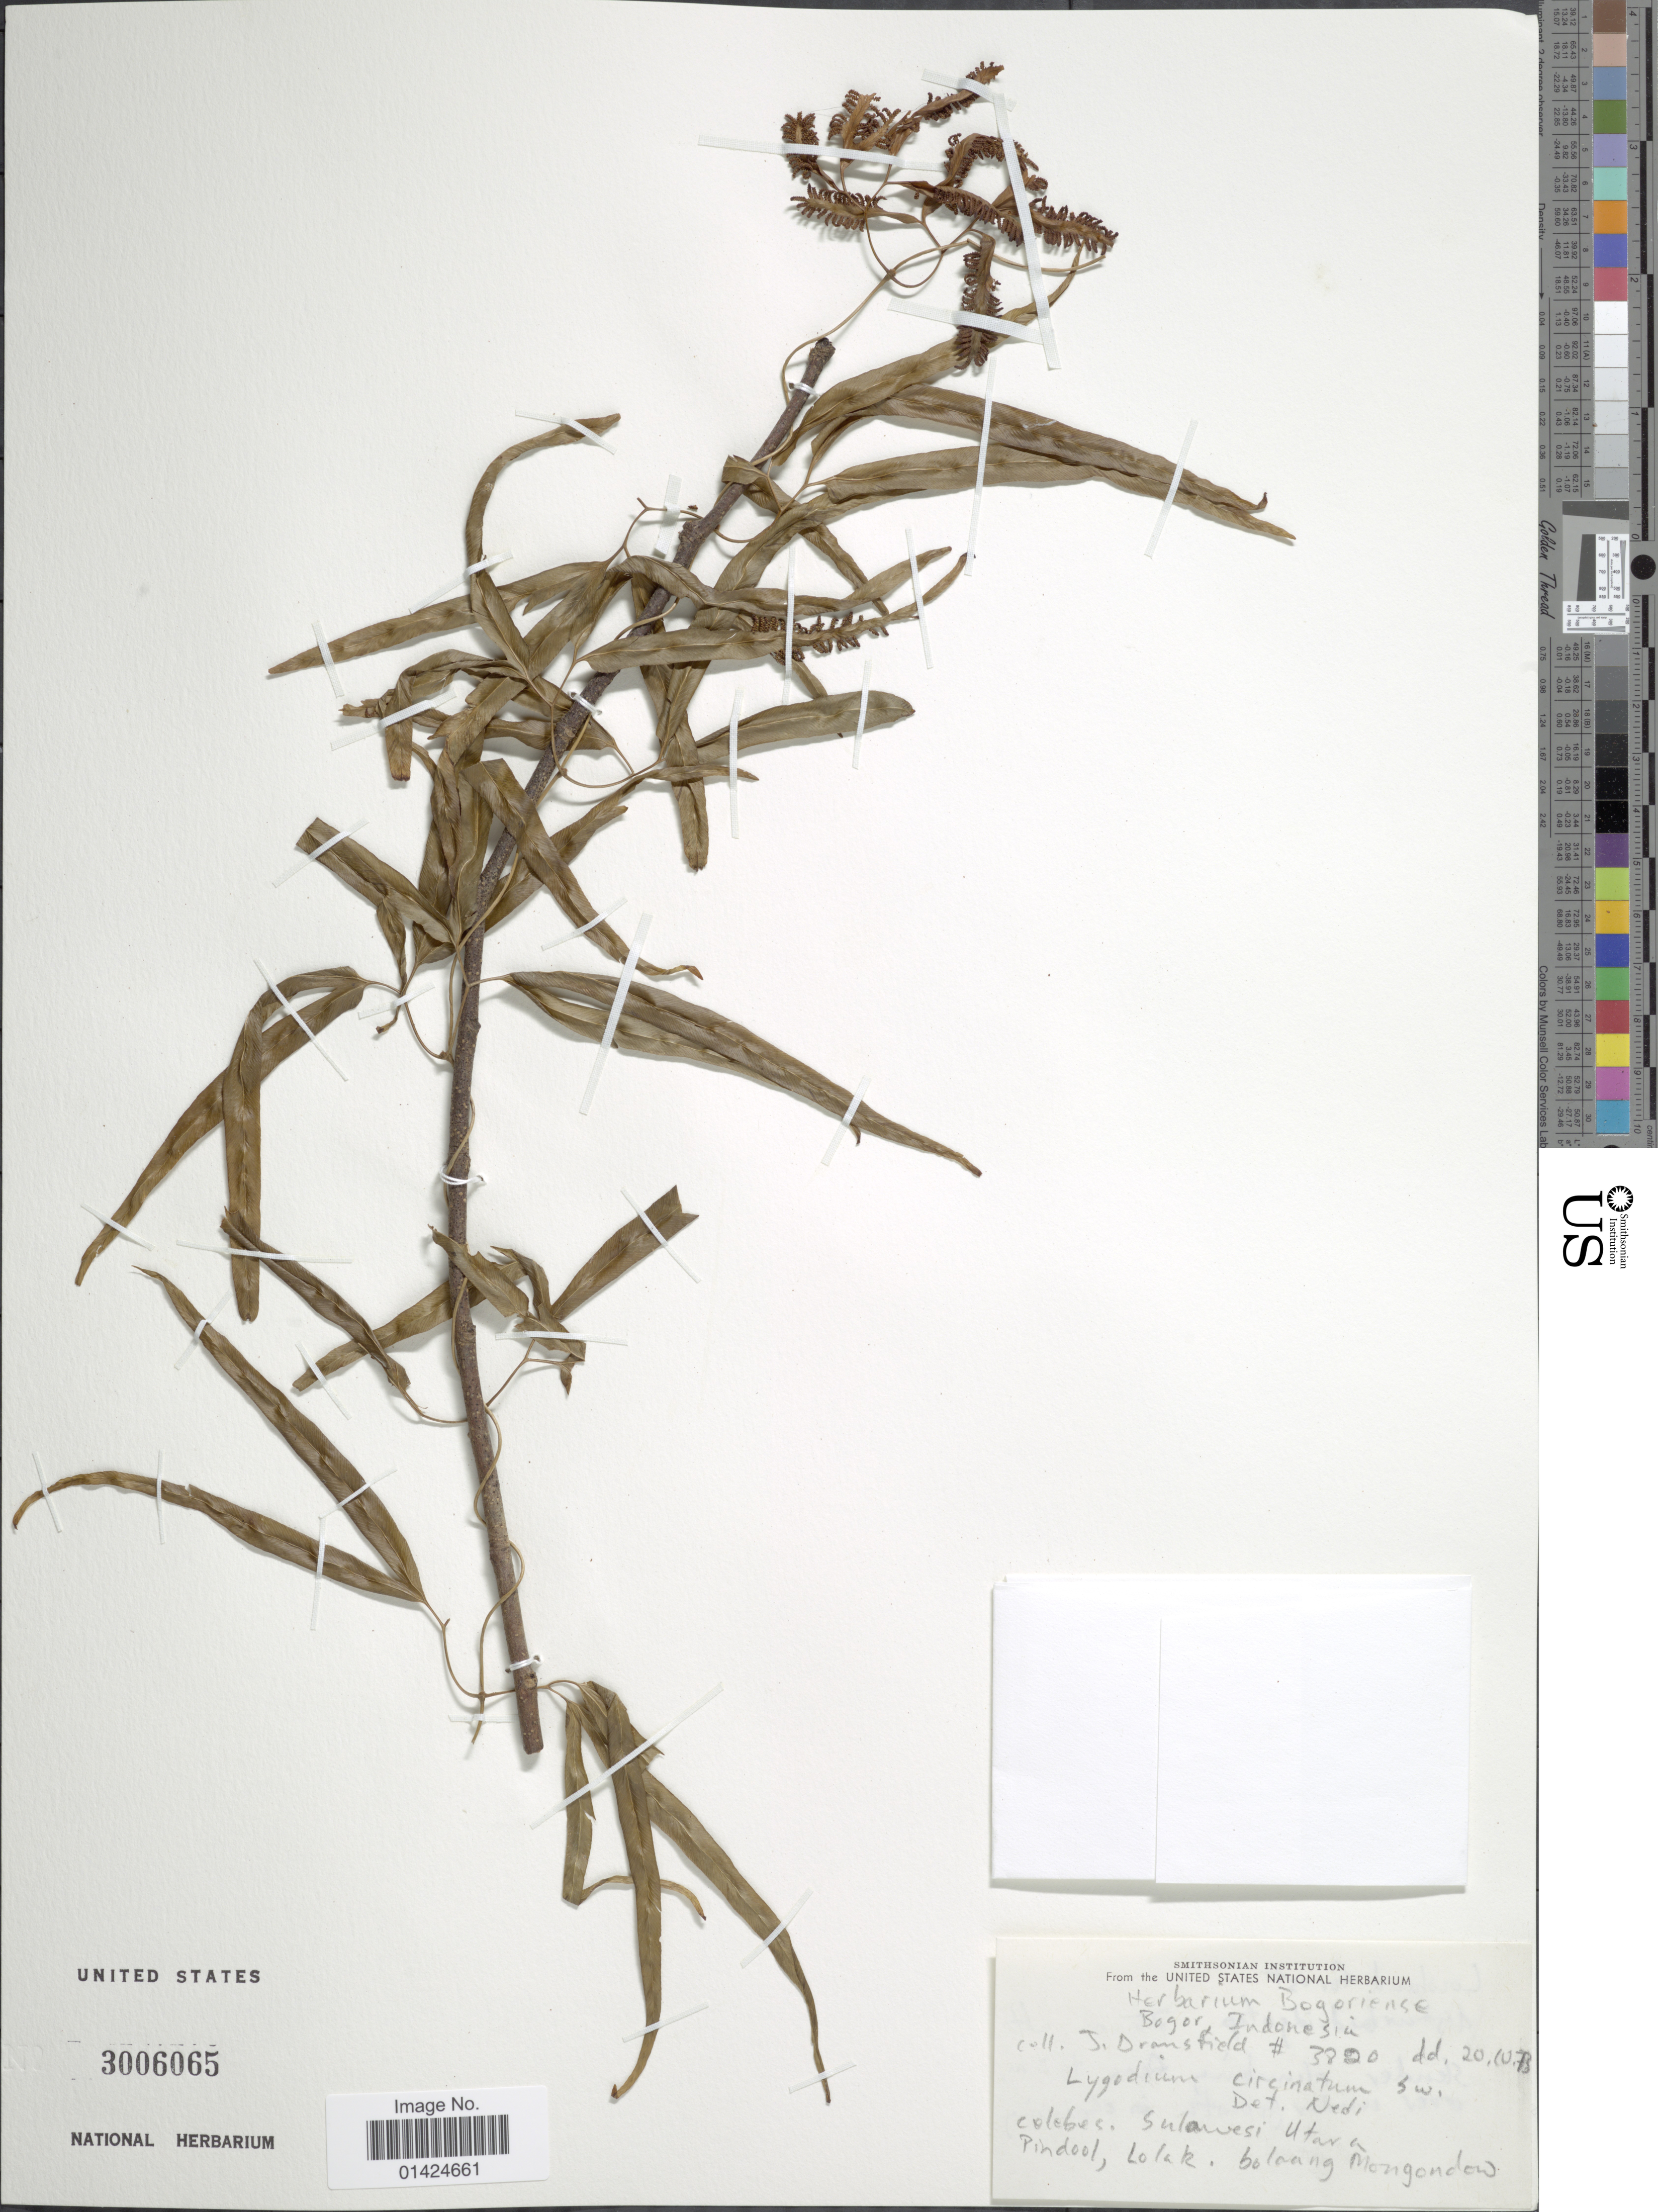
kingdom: Plantae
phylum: Tracheophyta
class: Polypodiopsida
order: Schizaeales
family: Lygodiaceae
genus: Lygodium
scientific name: Lygodium circinnatum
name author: (Burm. f.) Sw.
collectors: J. Dransfield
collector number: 3820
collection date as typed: Transcribed d/m/y: 20/10/73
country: Indonesia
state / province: Sulawesi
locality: Celebes. Sulawesi Utara. Pindool,Lolak. bolaand Mongondow.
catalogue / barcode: US 3006065